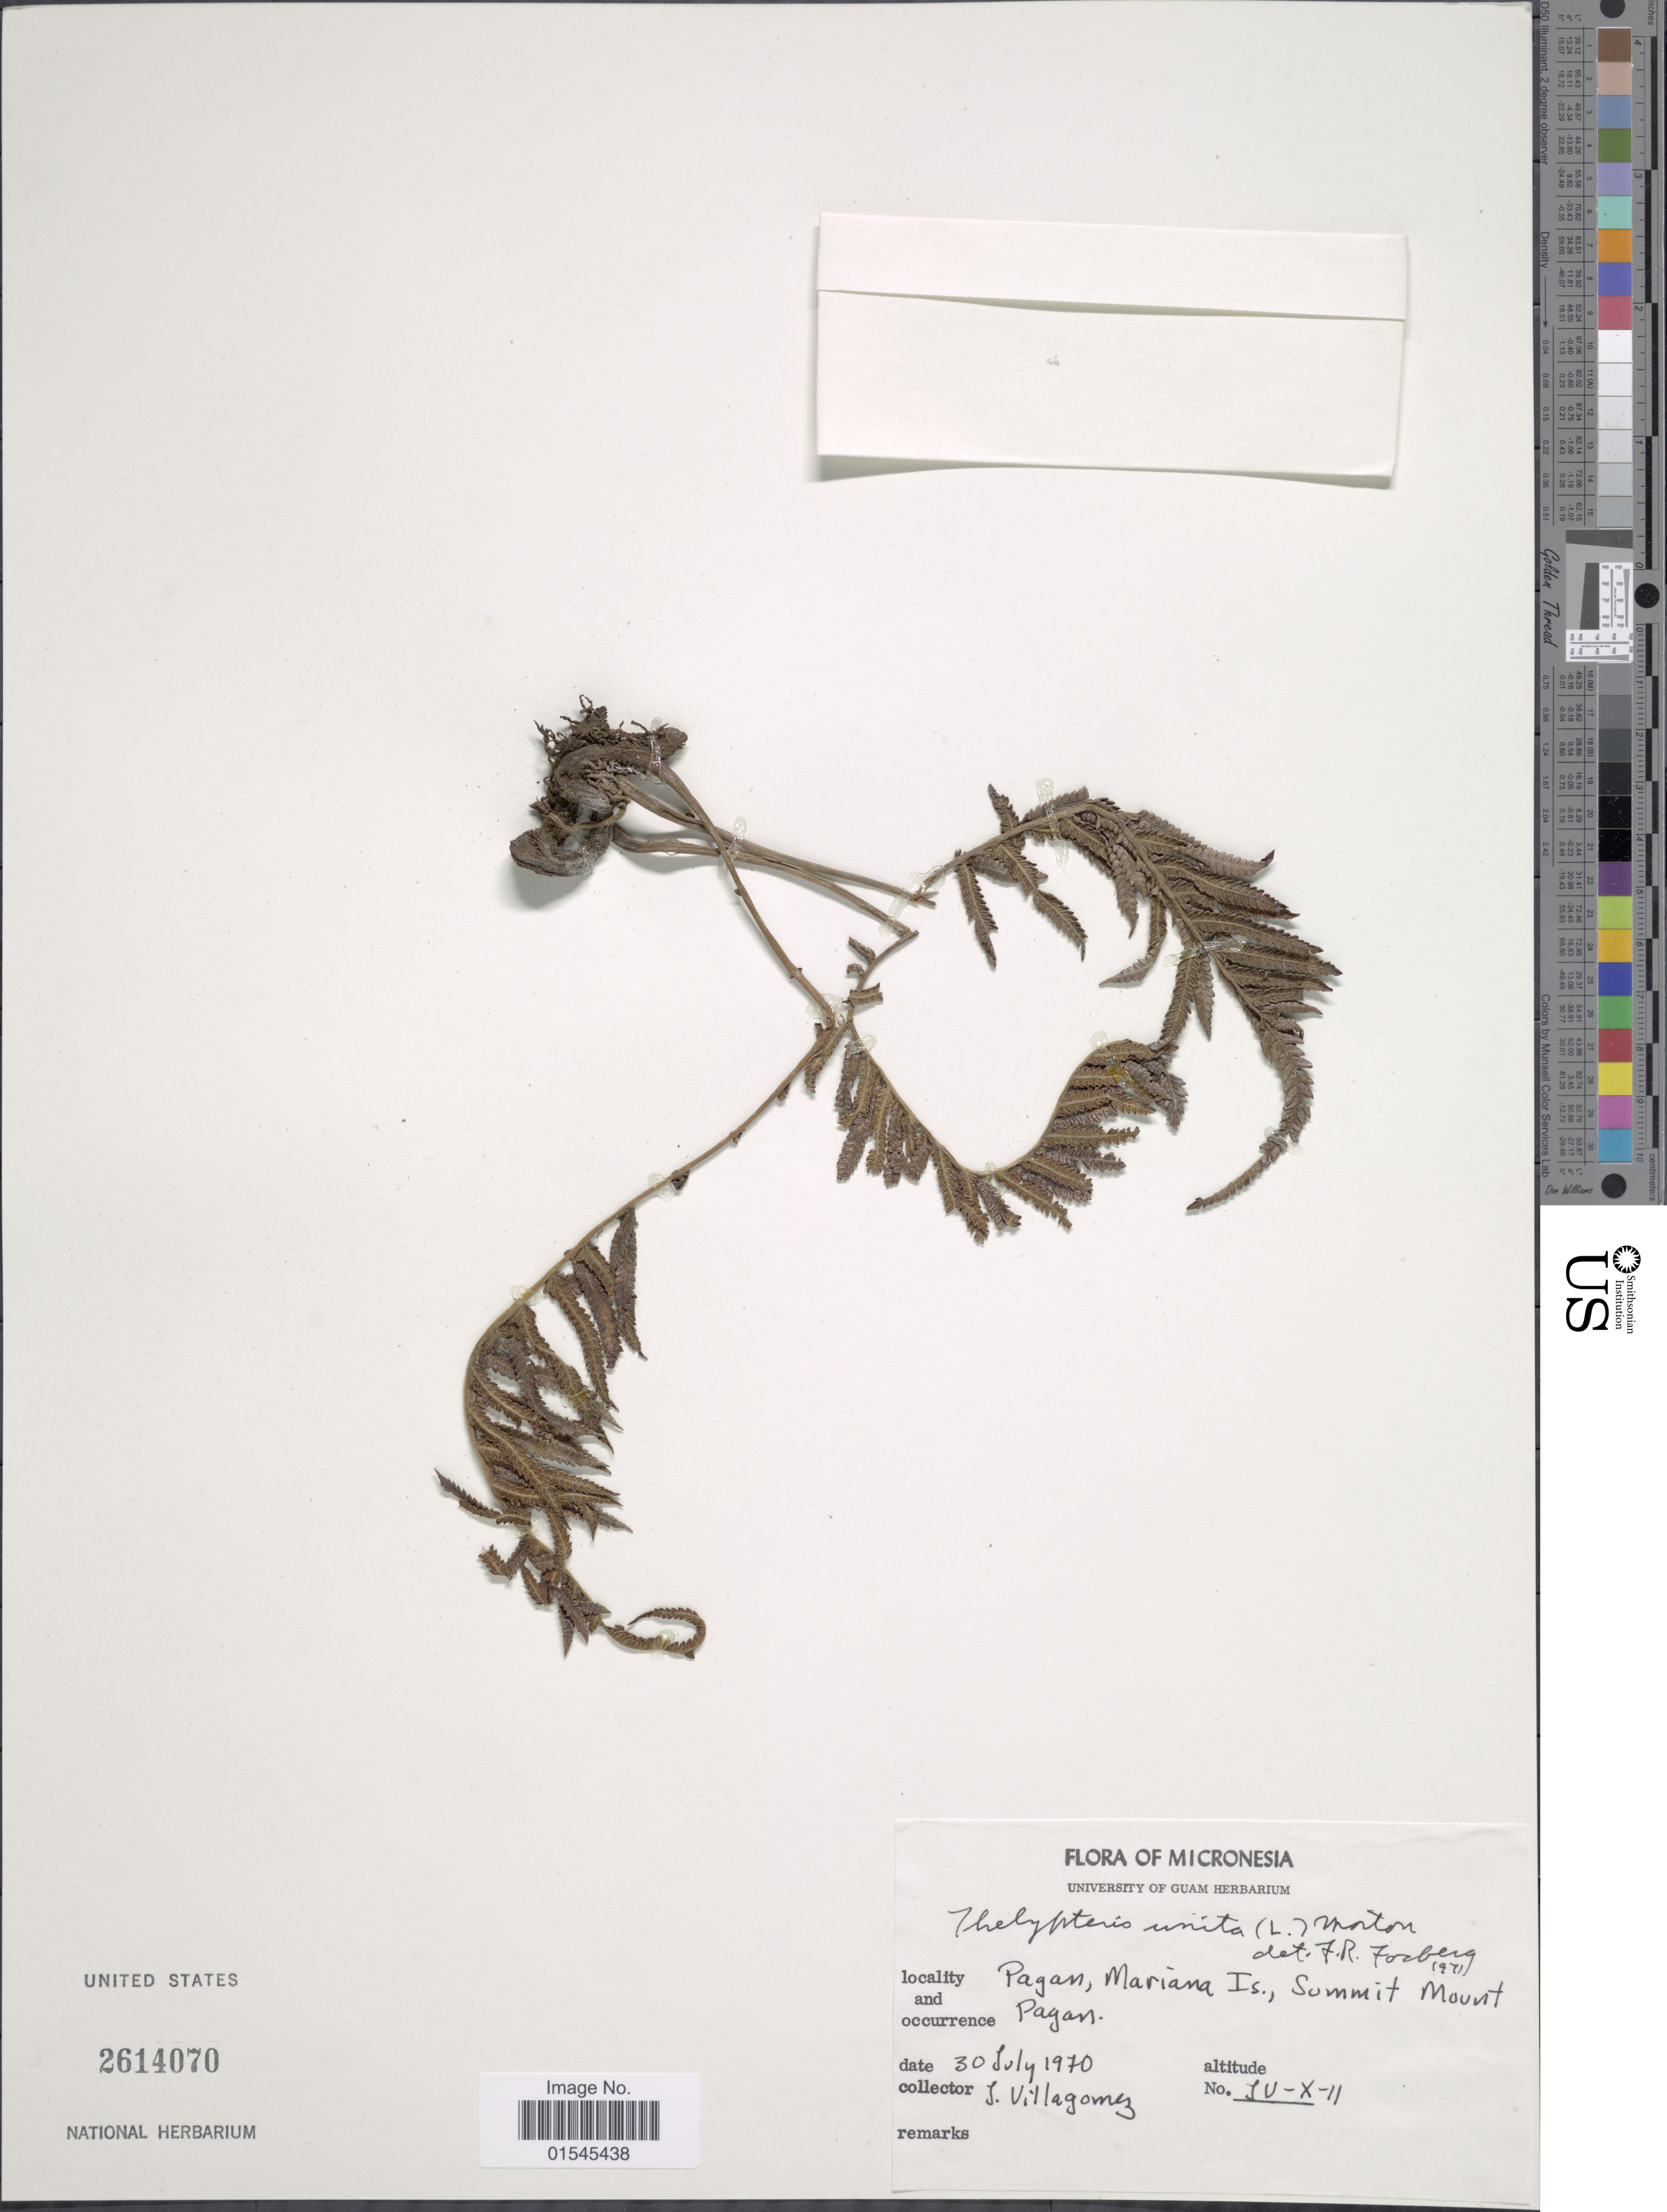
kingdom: Plantae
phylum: Tracheophyta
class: Polypodiopsida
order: Polypodiales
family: Thelypteridaceae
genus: Sphaerostephanos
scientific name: Sphaerostephanos unitus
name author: (L.) Holttum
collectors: J. Villagomes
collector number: IV-X-11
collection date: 1970-07-30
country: Northern Mariana Islands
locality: Micronesia. Pagan, Mariana Is., Summit Mount Pagan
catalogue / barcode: US 2614070